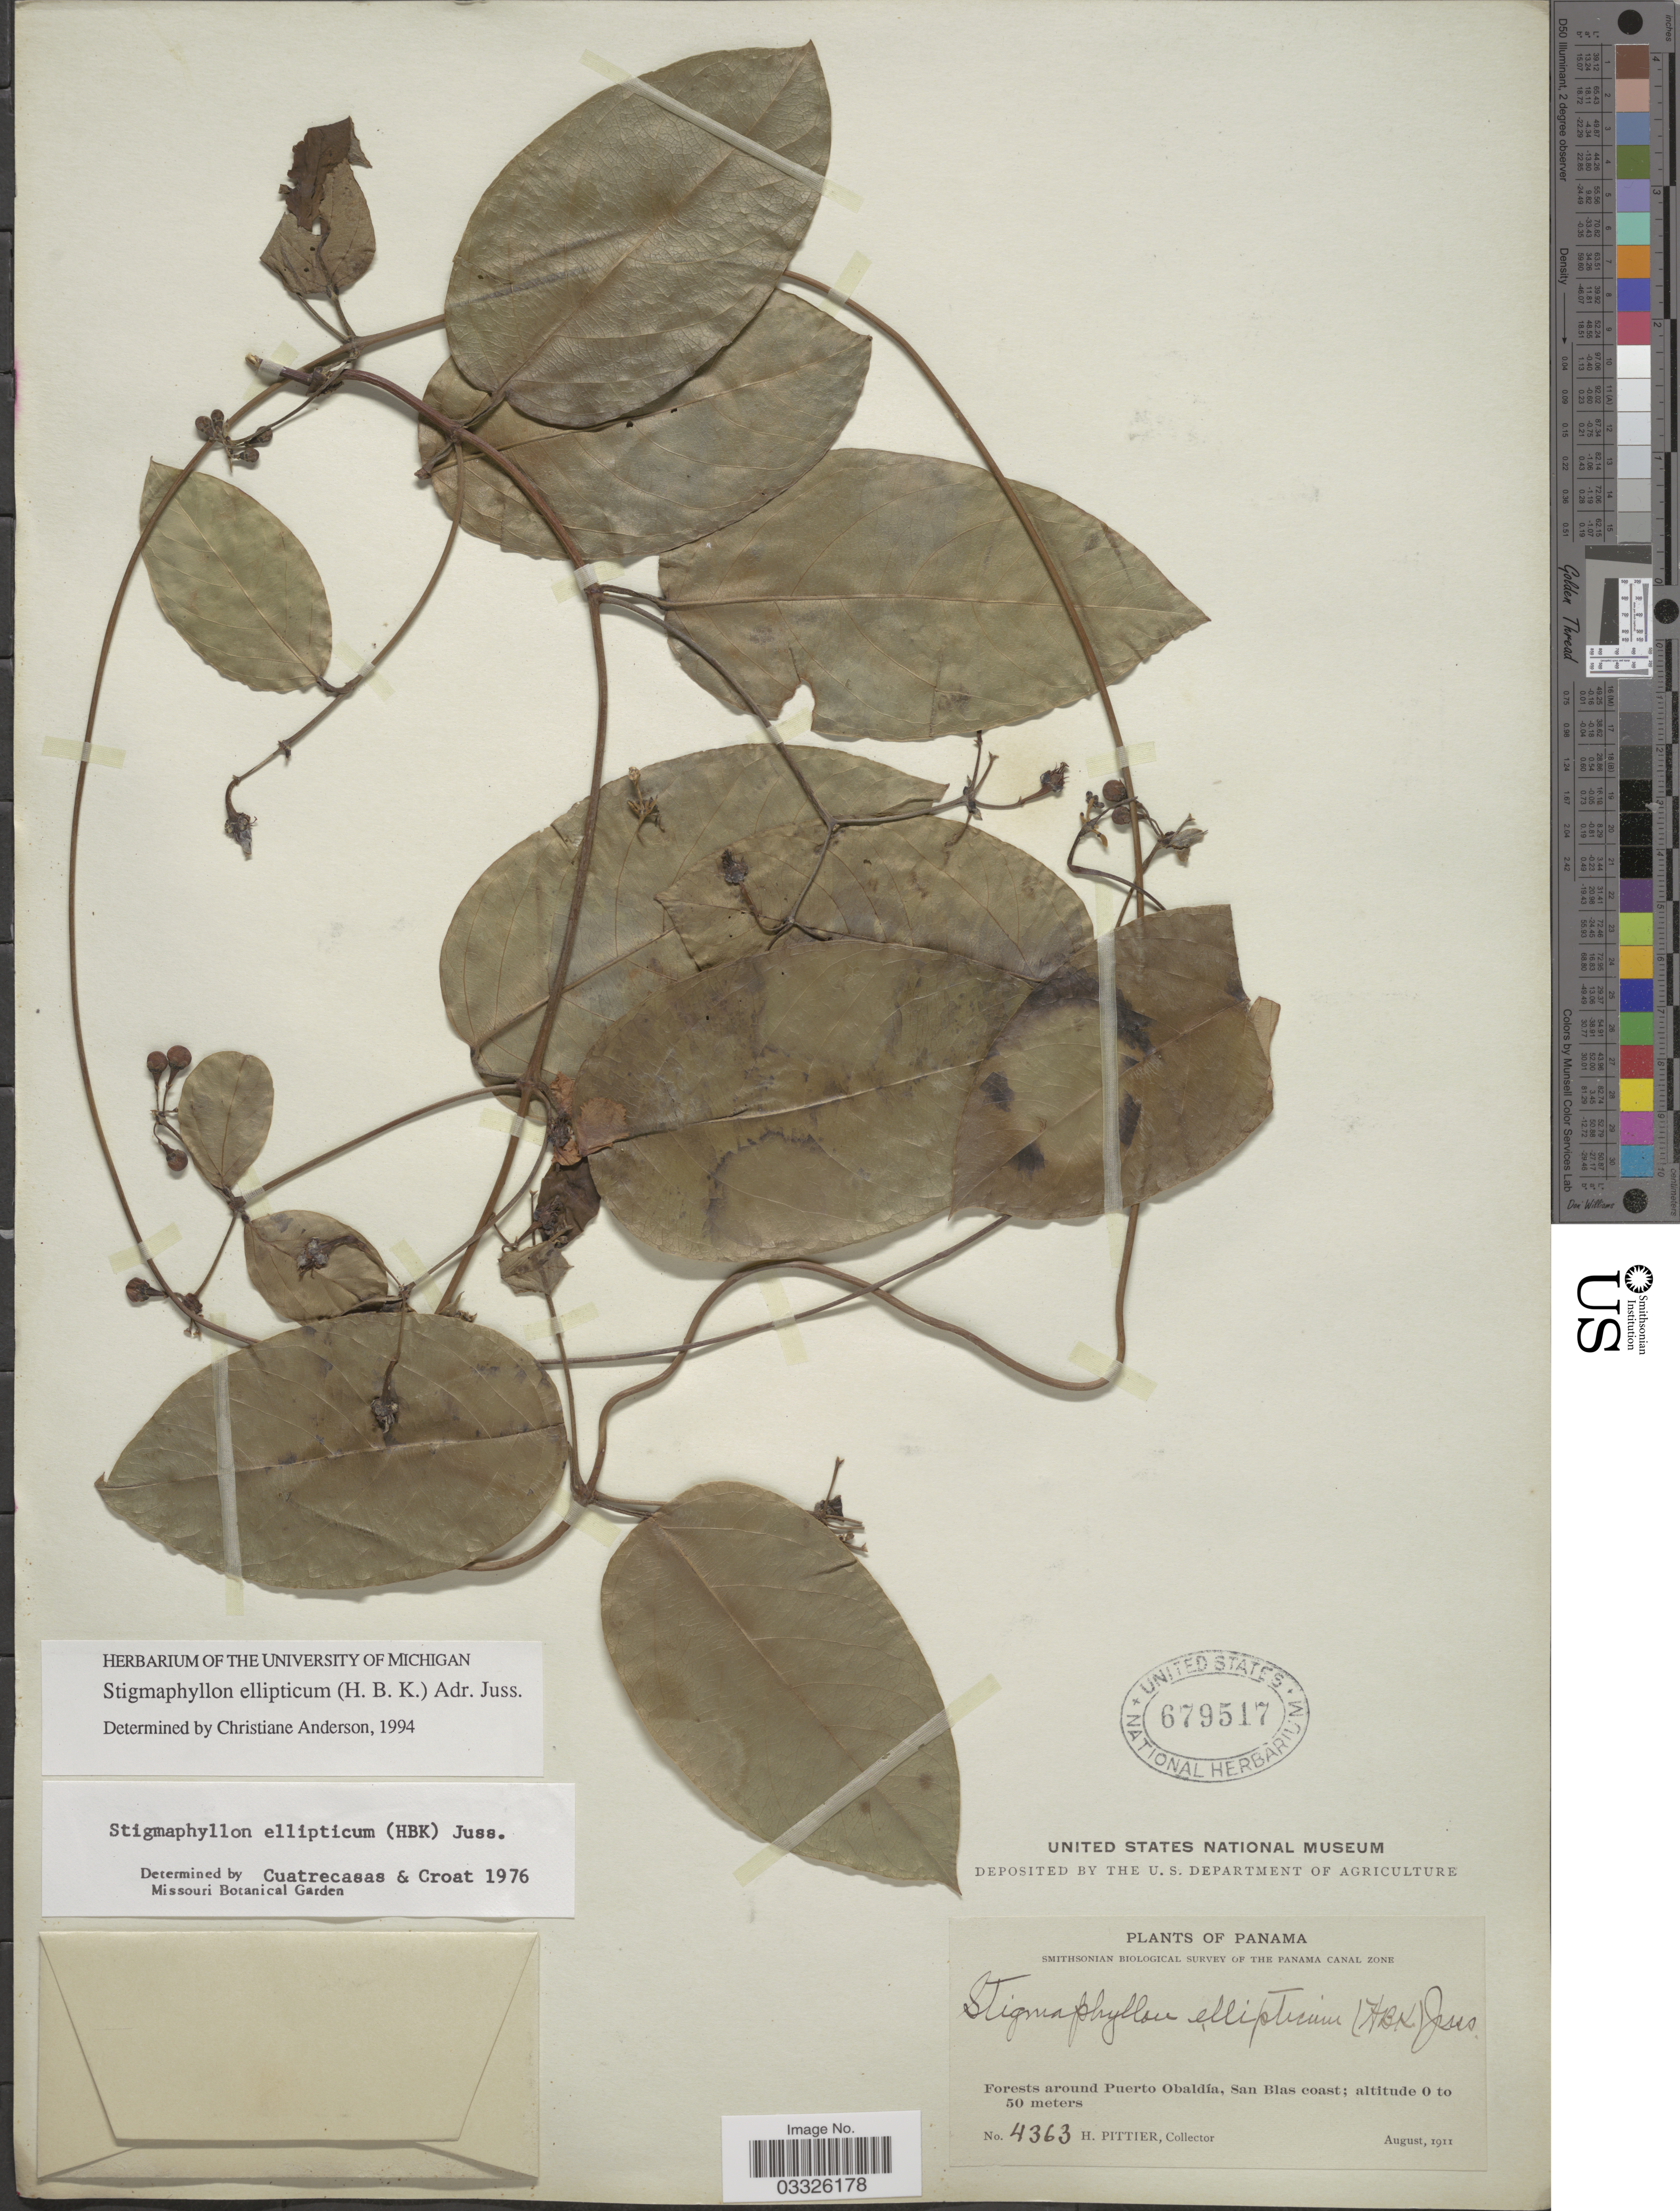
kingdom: Plantae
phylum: Tracheophyta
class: Magnoliopsida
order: Malpighiales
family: Malpighiaceae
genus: Stigmaphyllon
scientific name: Stigmaphyllon ellipticum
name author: (Kunth) A. Juss.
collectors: H. F. Pittier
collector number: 4363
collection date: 1911-08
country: Panama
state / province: Kuna Yala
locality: Forests around Puerto Obaldía, San Blas coast.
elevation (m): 0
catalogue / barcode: US 679517